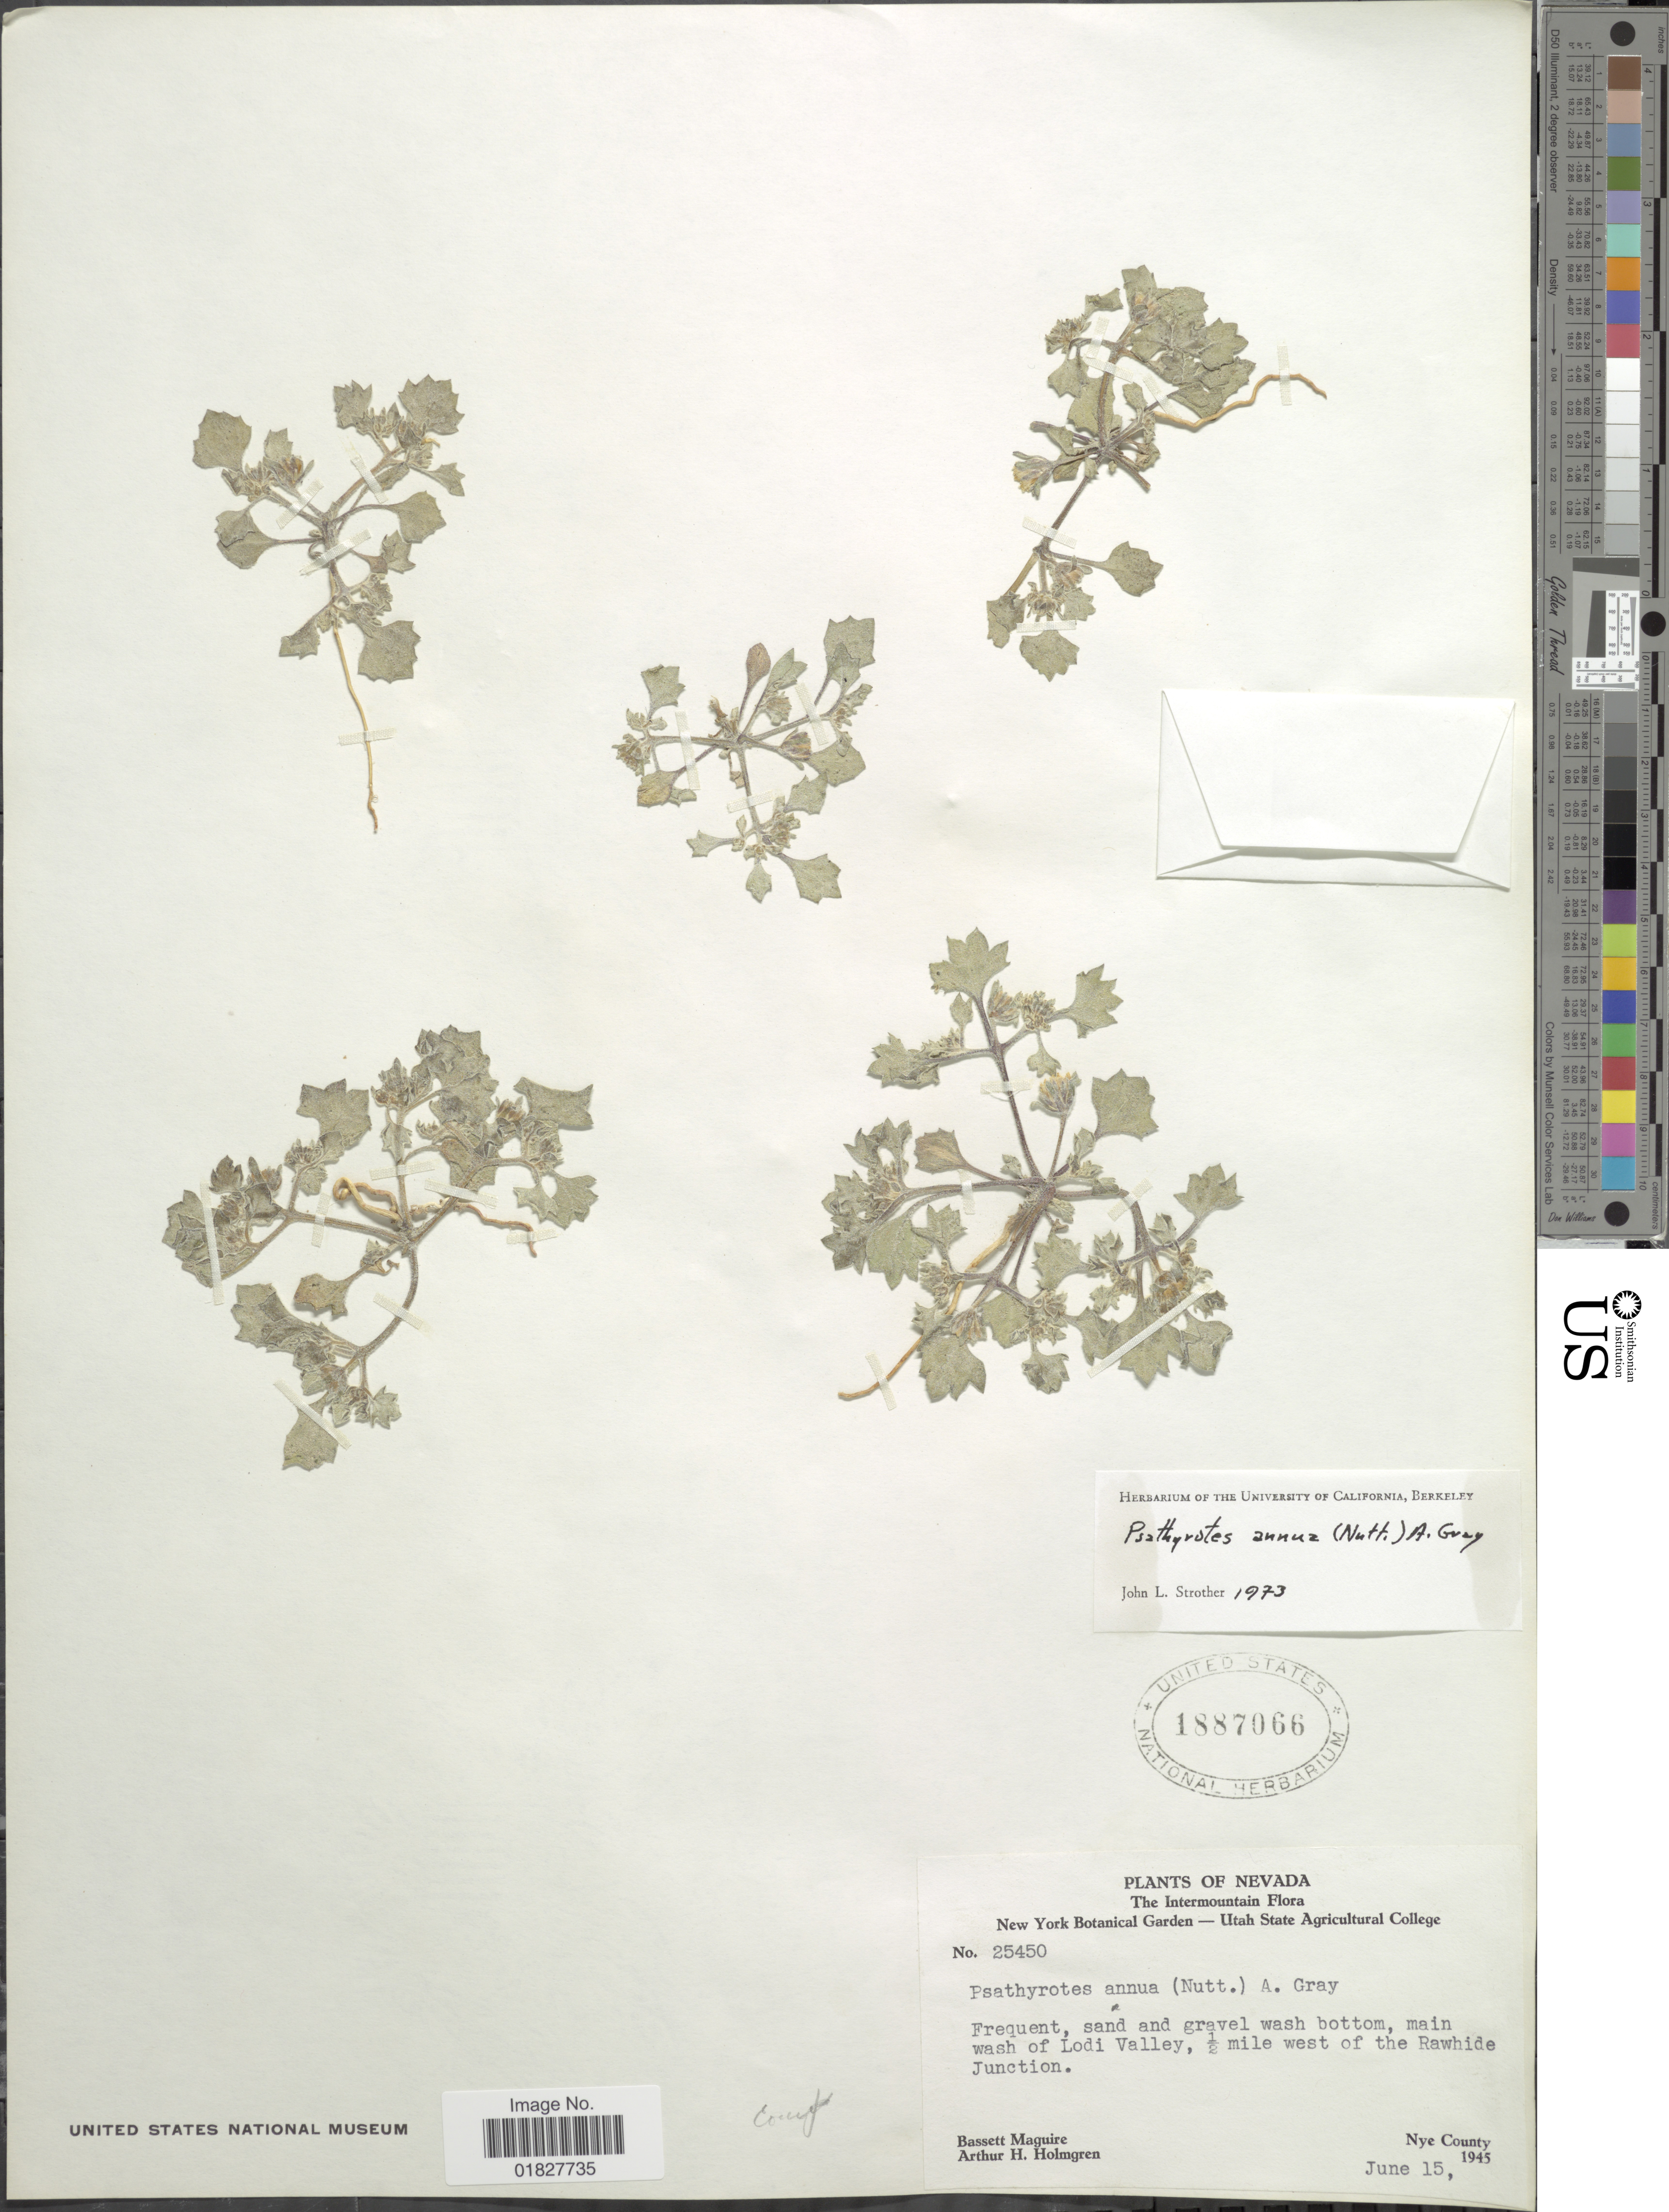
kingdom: Plantae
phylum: Tracheophyta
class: Magnoliopsida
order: Asterales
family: Asteraceae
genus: Psathyrotes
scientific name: Psathyrotes annua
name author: (Nutt.) A. Gray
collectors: B. Maguire & A. H. Holmgren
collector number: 25450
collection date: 1945-06-15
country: United States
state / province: Nevada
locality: The Intermountain, main wash of Lodi Valley, ½ mile west of the Rawhide Junction, Nye County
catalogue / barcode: US 1887066